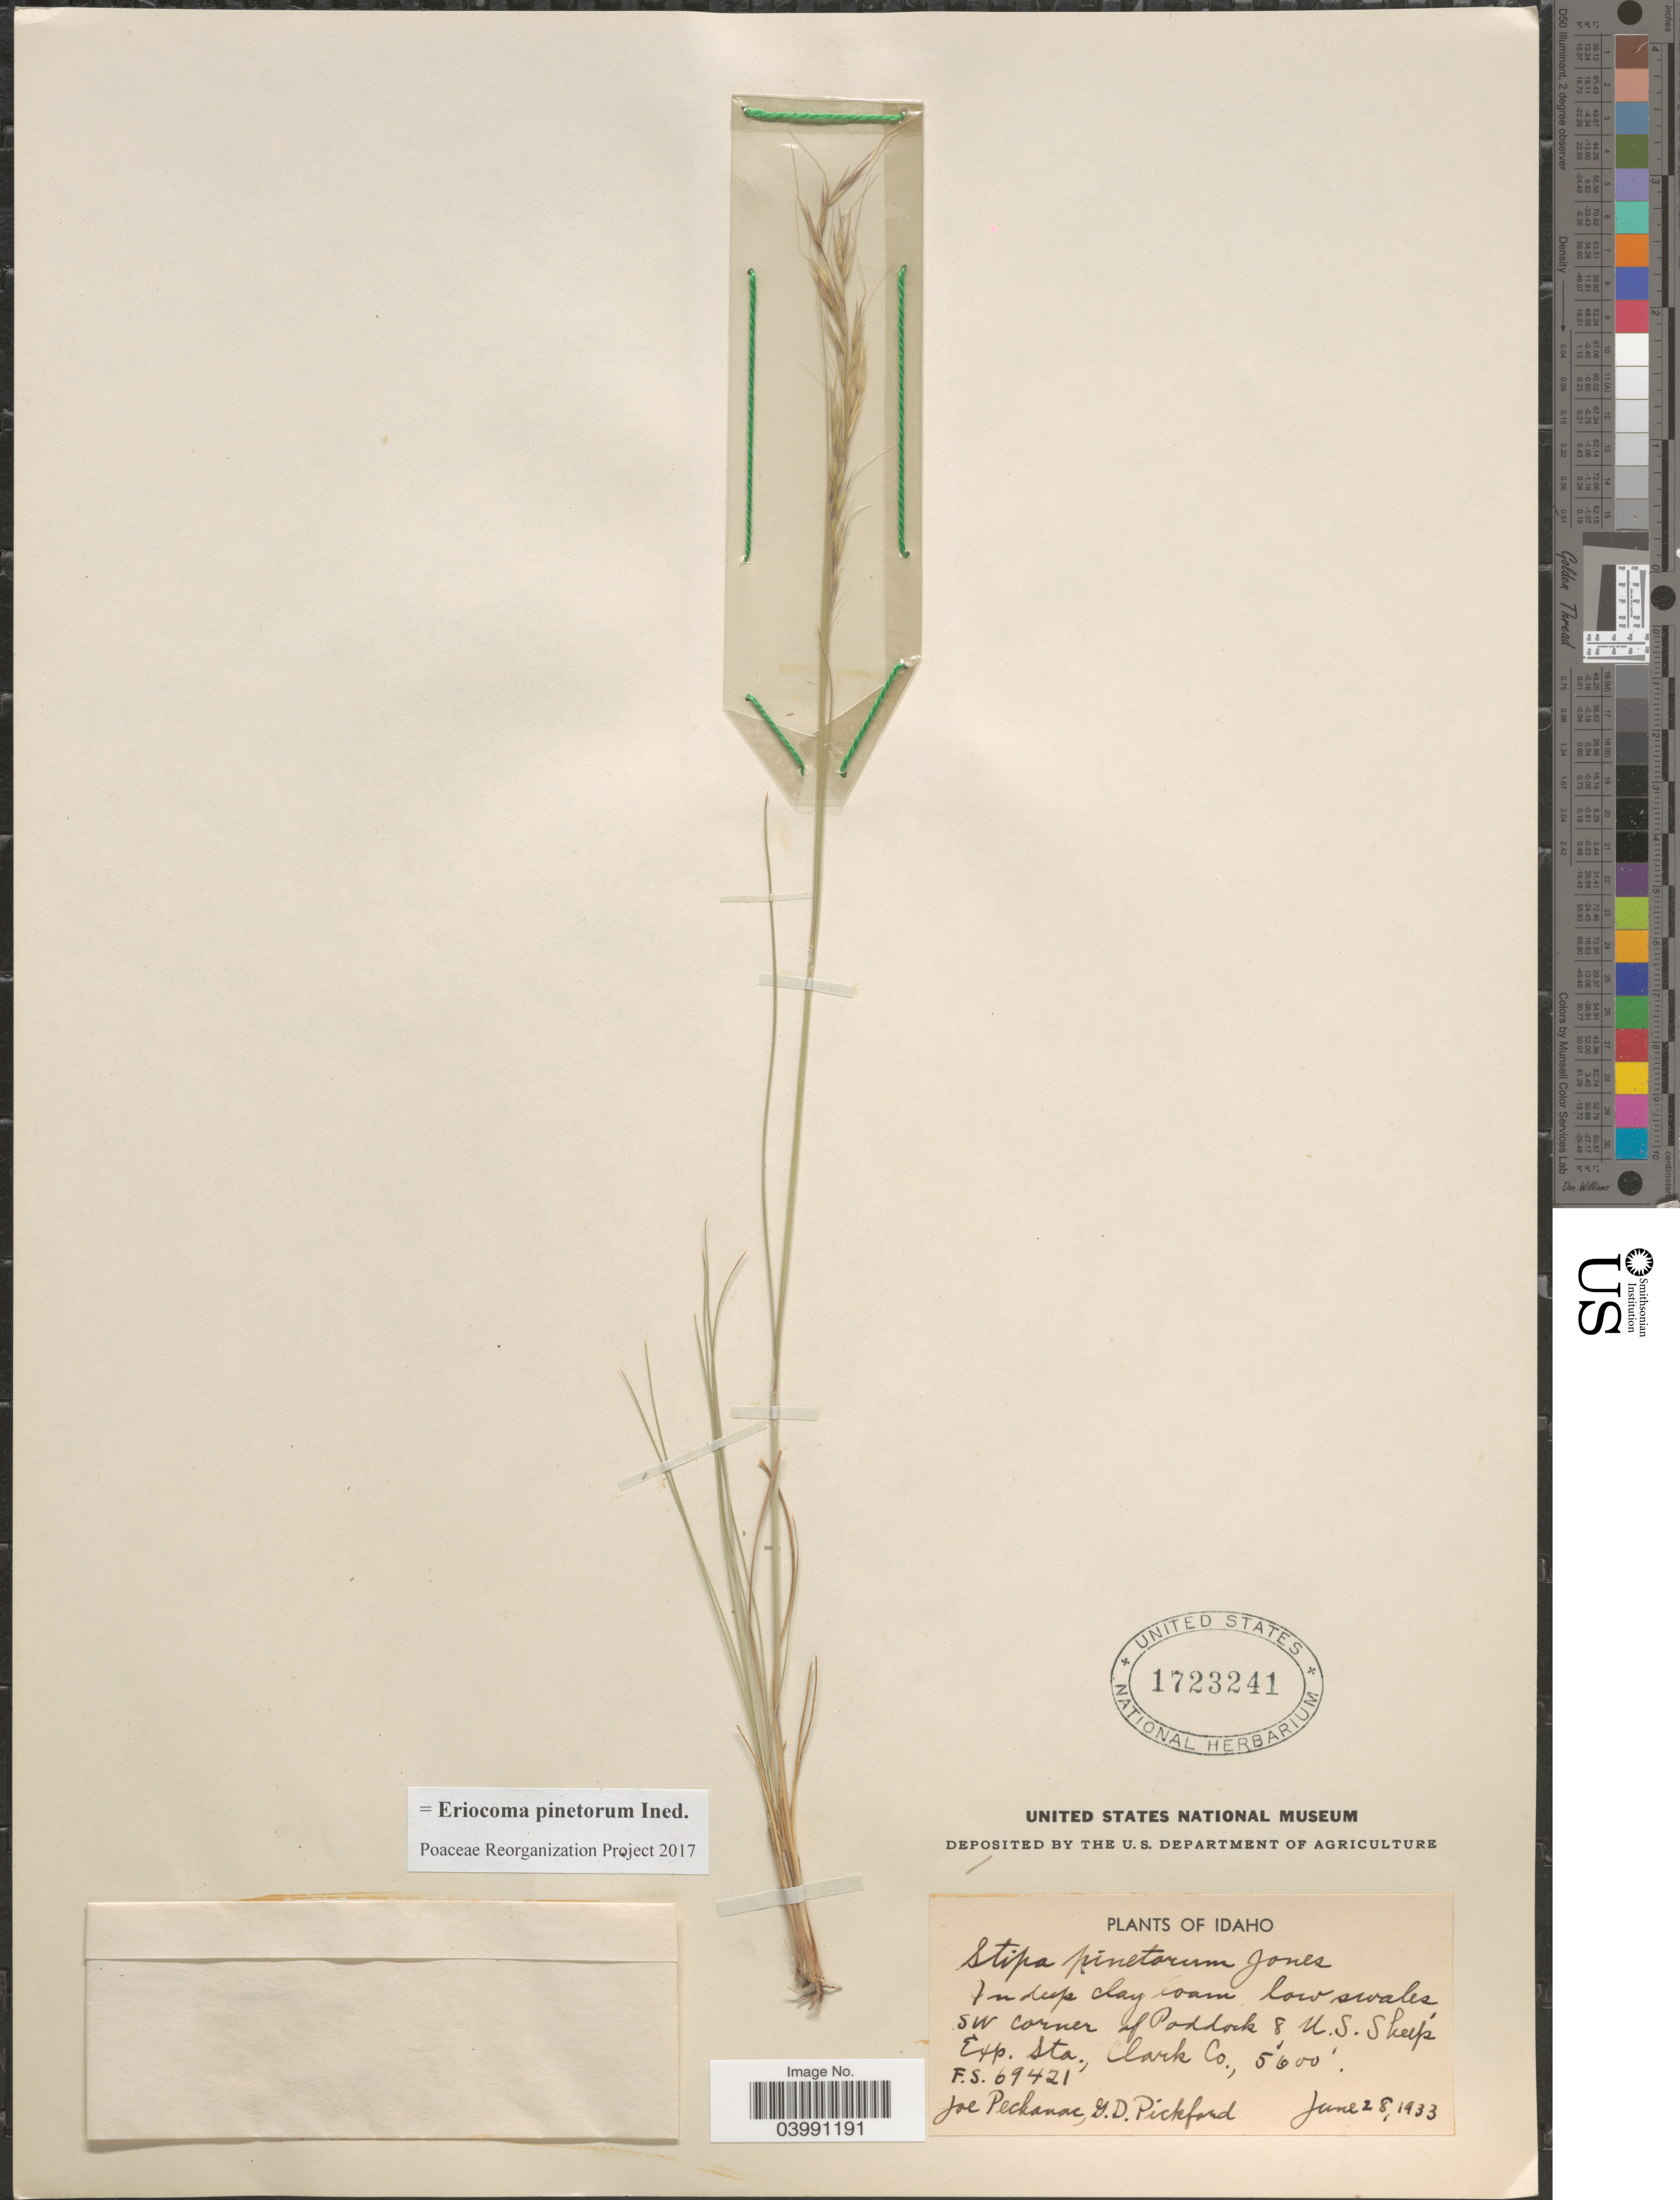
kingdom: Plantae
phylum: Tracheophyta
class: Liliopsida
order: Poales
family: Poaceae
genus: Eriocoma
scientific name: Eriocoma pinetorum ined.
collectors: J. Pechanec & G. Pickford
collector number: F.S. 69421?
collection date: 1933-06-28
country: United States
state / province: Idaho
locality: SW corner of Paddock 8, U.S. Sheep Exp. Sta., Clark Co.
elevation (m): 1707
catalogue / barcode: US 1723241